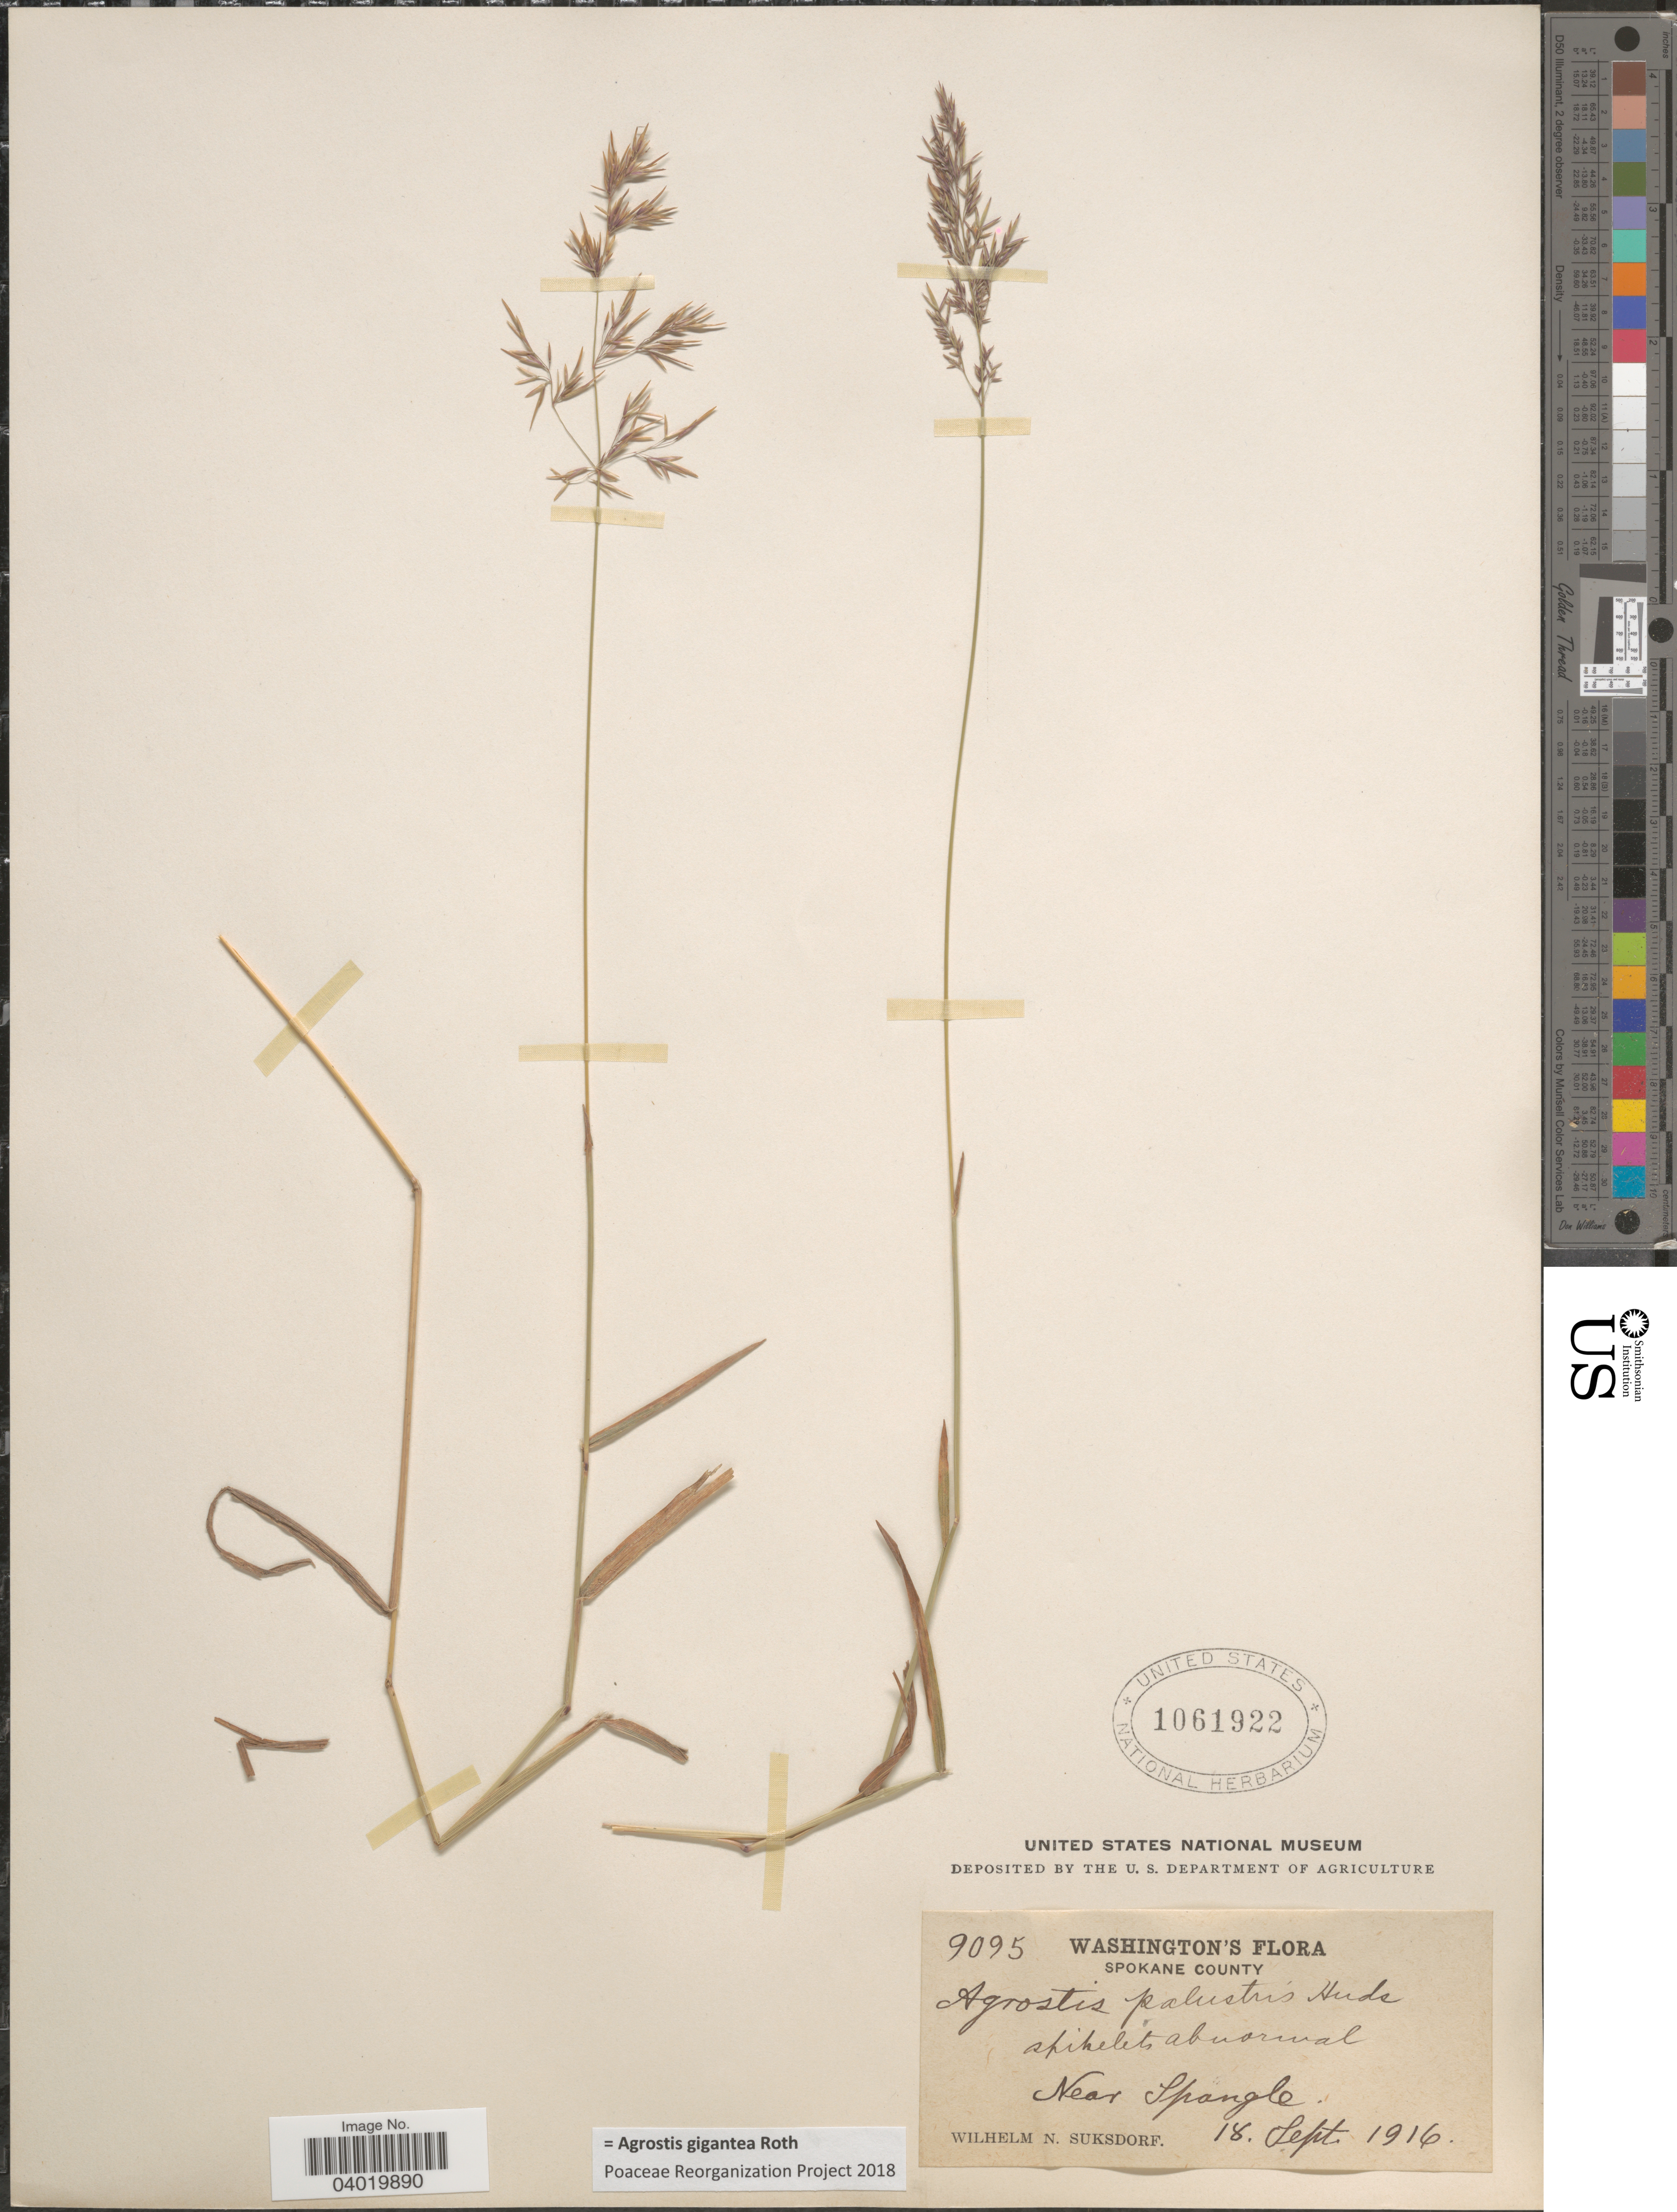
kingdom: Plantae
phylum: Tracheophyta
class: Liliopsida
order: Poales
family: Poaceae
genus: Agrostis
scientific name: Agrostis gigantea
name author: Roth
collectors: W. N. Suksdorf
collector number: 9095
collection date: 1916-09-18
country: United States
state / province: Washington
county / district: Spokane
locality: Spokane County. Near Spangle.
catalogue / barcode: US 1061922